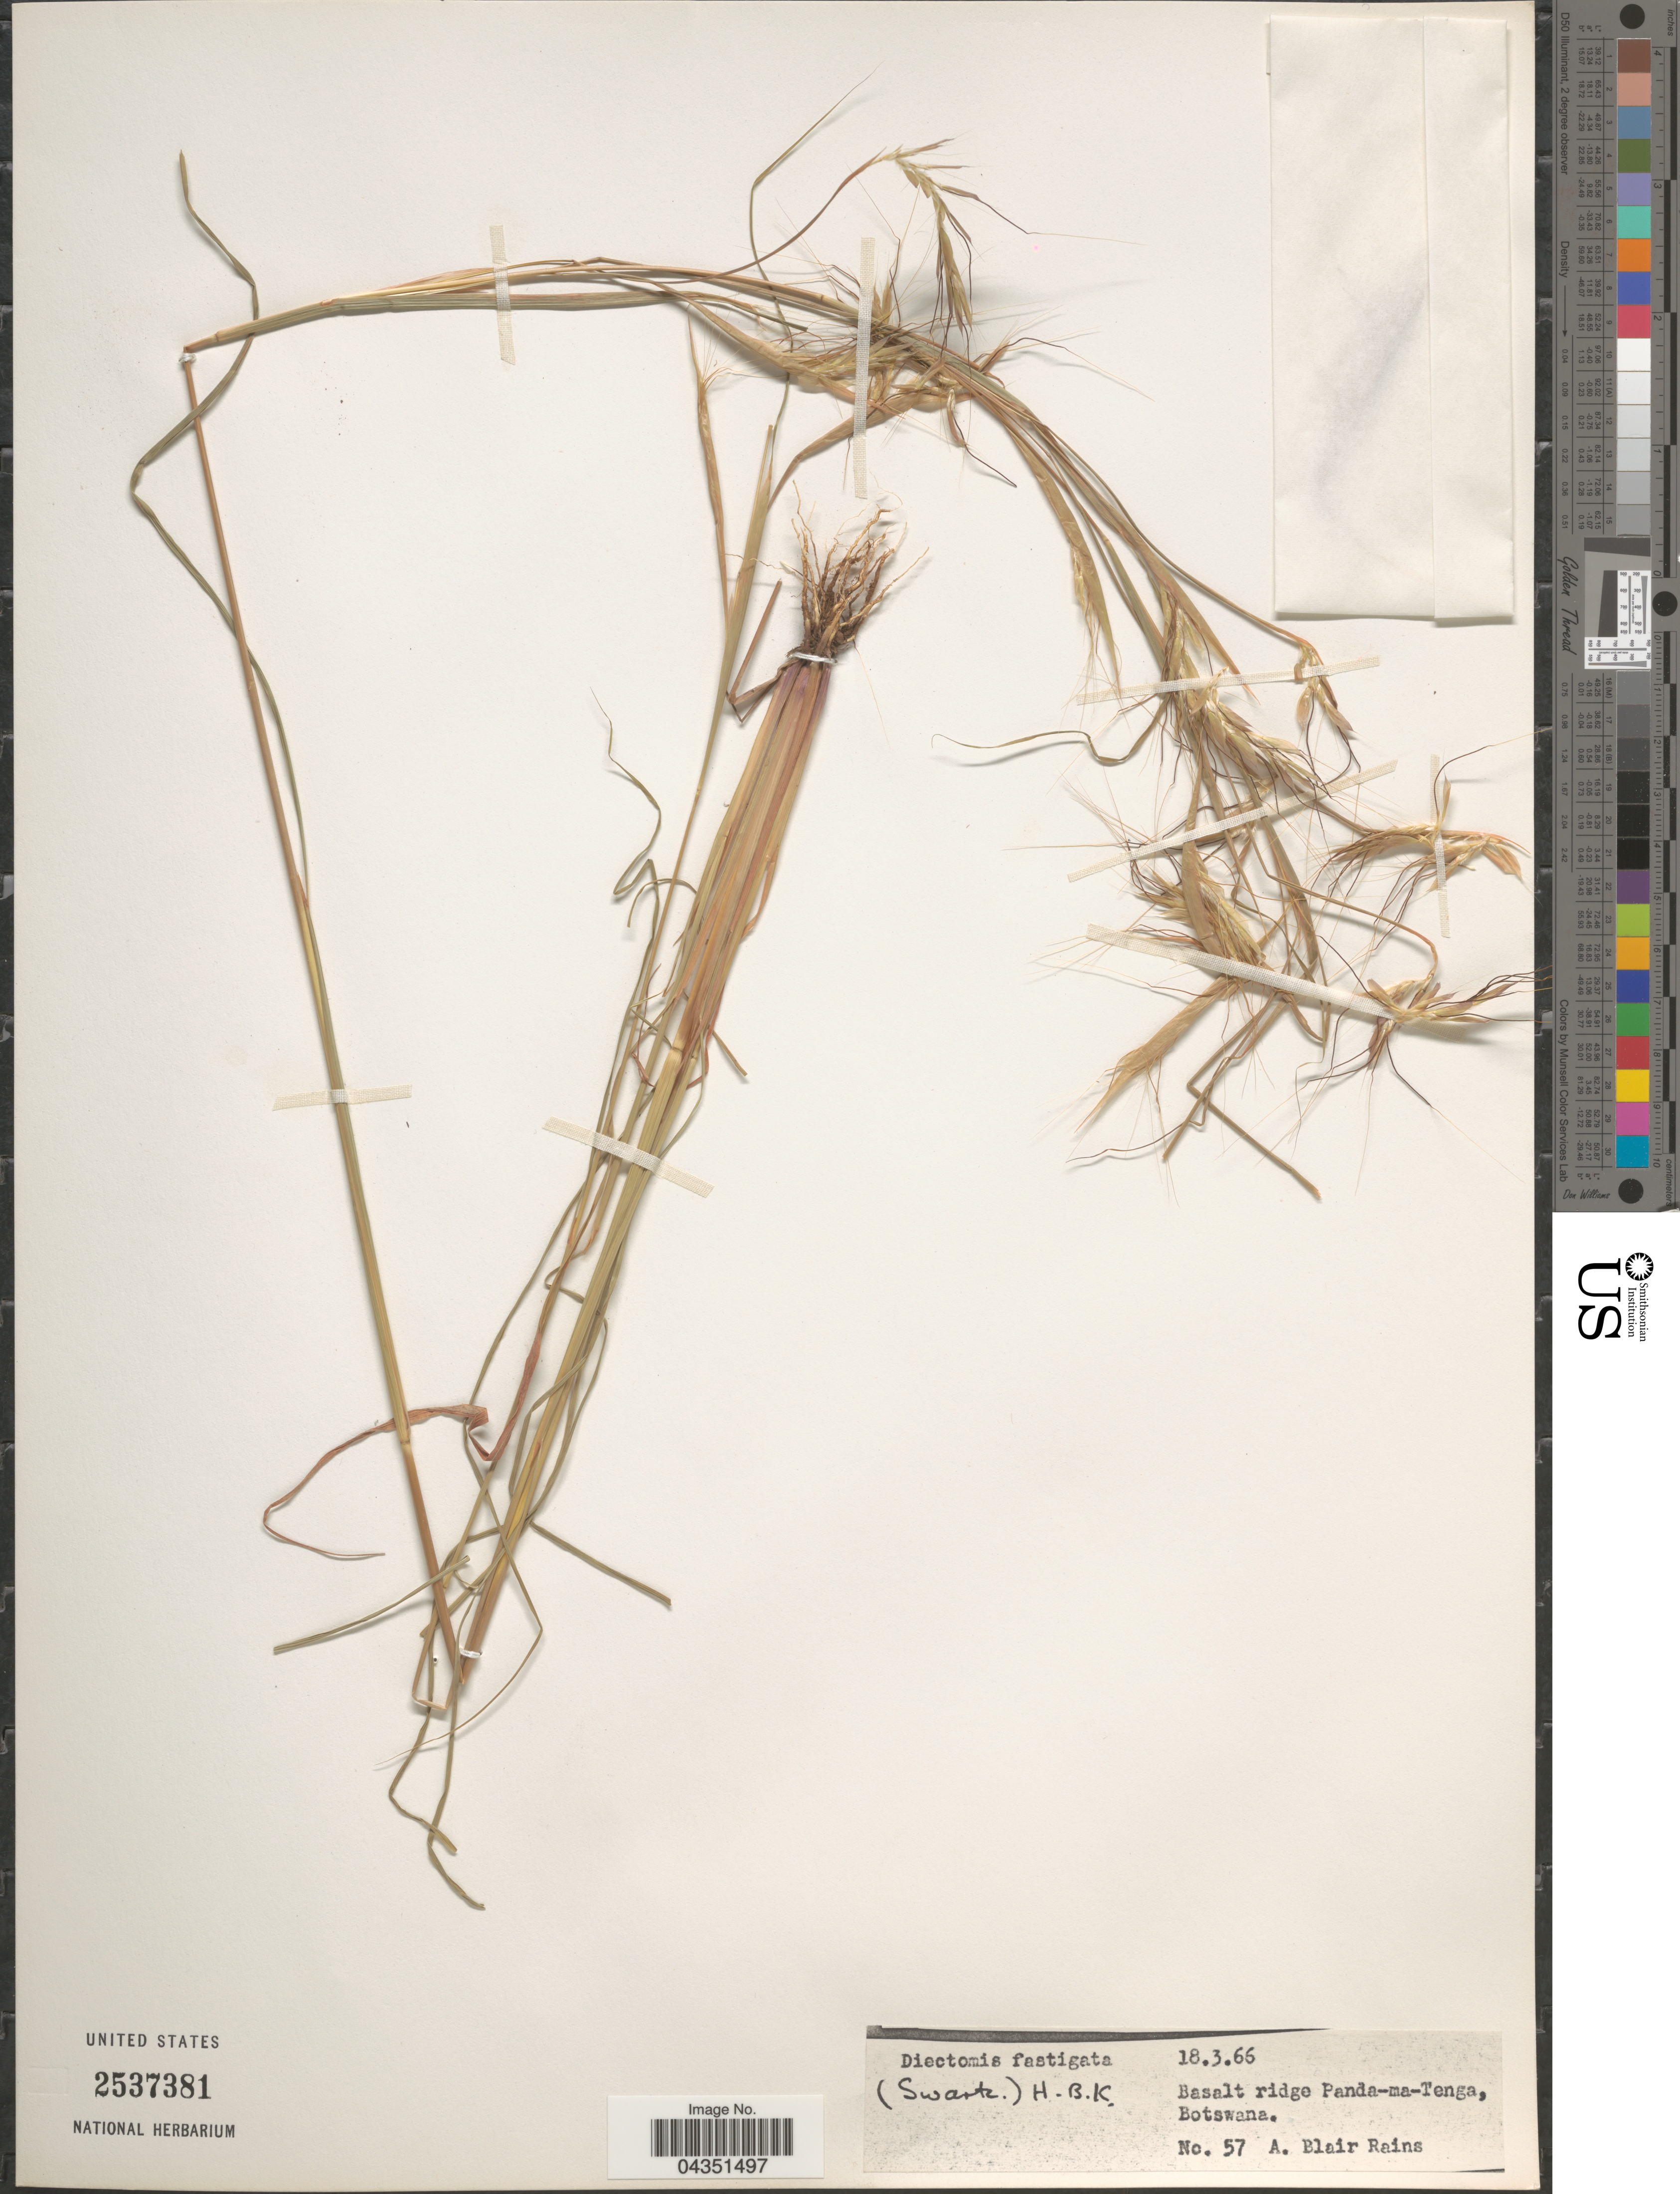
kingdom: Plantae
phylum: Tracheophyta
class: Liliopsida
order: Poales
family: Poaceae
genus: Diectomis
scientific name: Diectomis fastigiata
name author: (Sw.) P. Beauv.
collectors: A. Blair Rains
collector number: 57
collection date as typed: Transcribed d/m/y: 18/3/66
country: Botswana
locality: Basalt ridge Panda-ma-Tenga.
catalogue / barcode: US 2537381